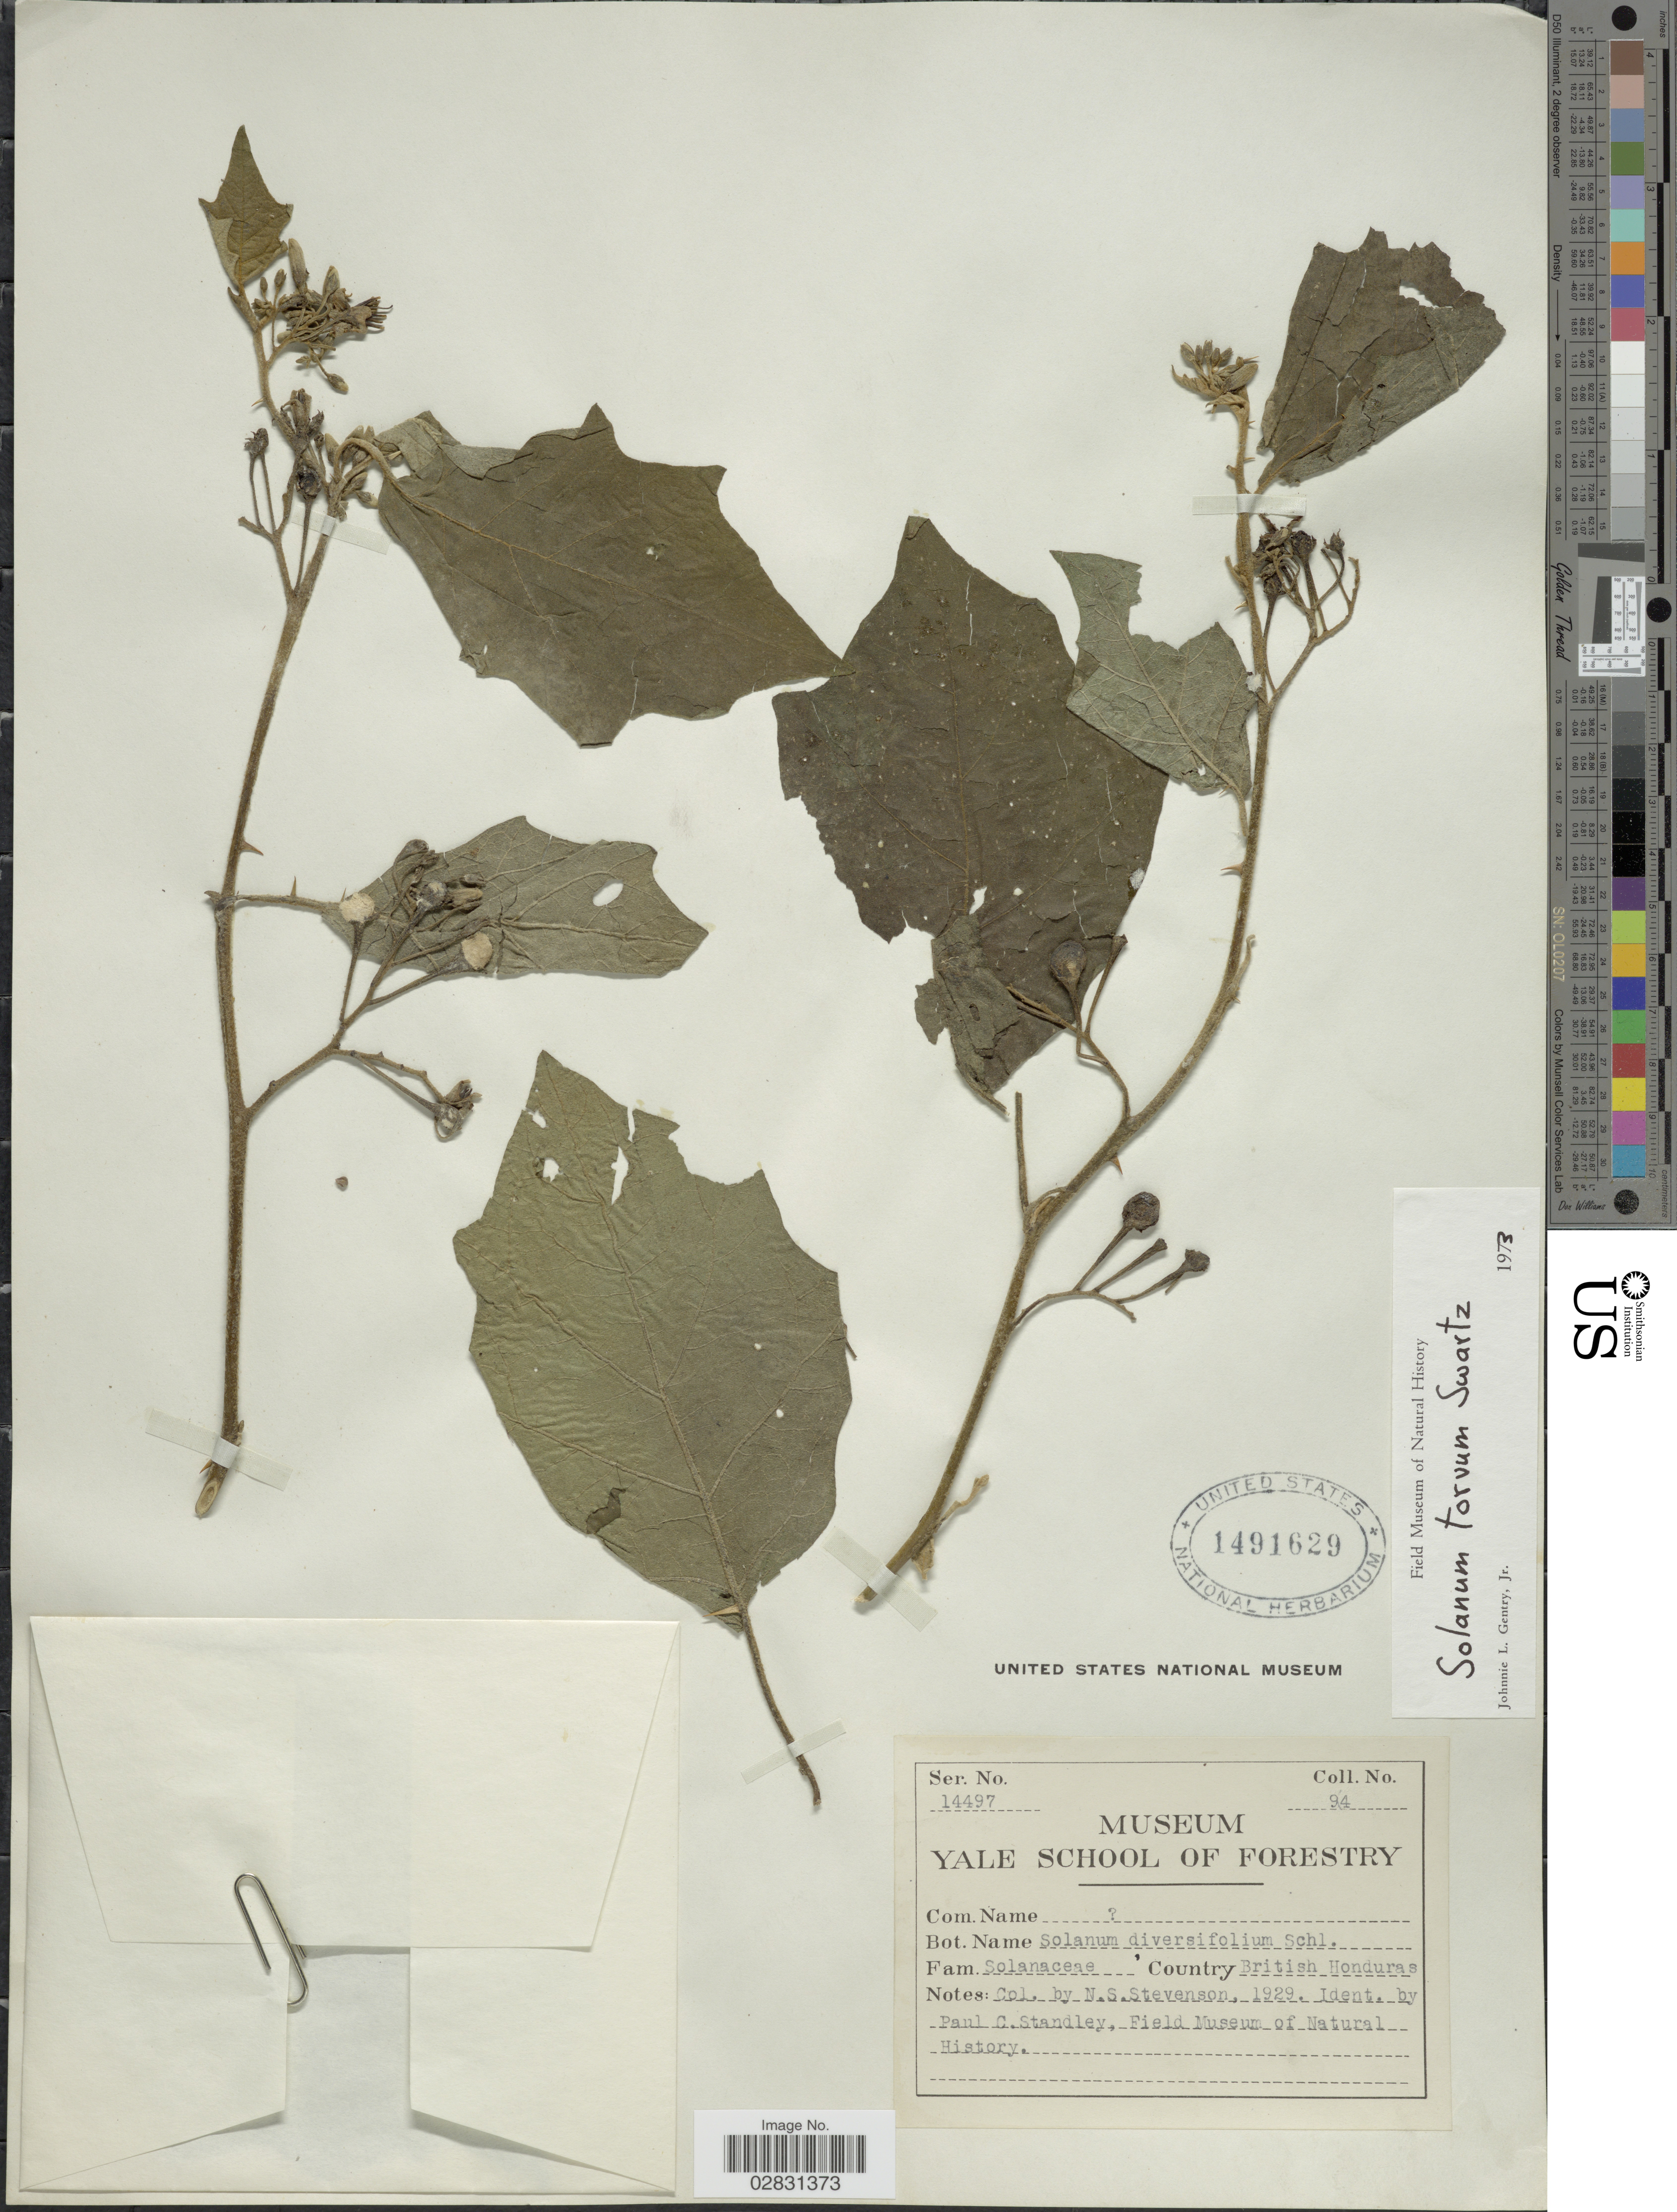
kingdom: Plantae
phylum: Tracheophyta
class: Magnoliopsida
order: Solanales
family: Solanaceae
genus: Solanum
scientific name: Solanum torvum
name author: Sw.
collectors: N. Stevenson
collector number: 94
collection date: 1929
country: Belize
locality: Biritish Honduras.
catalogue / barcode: US 1491629